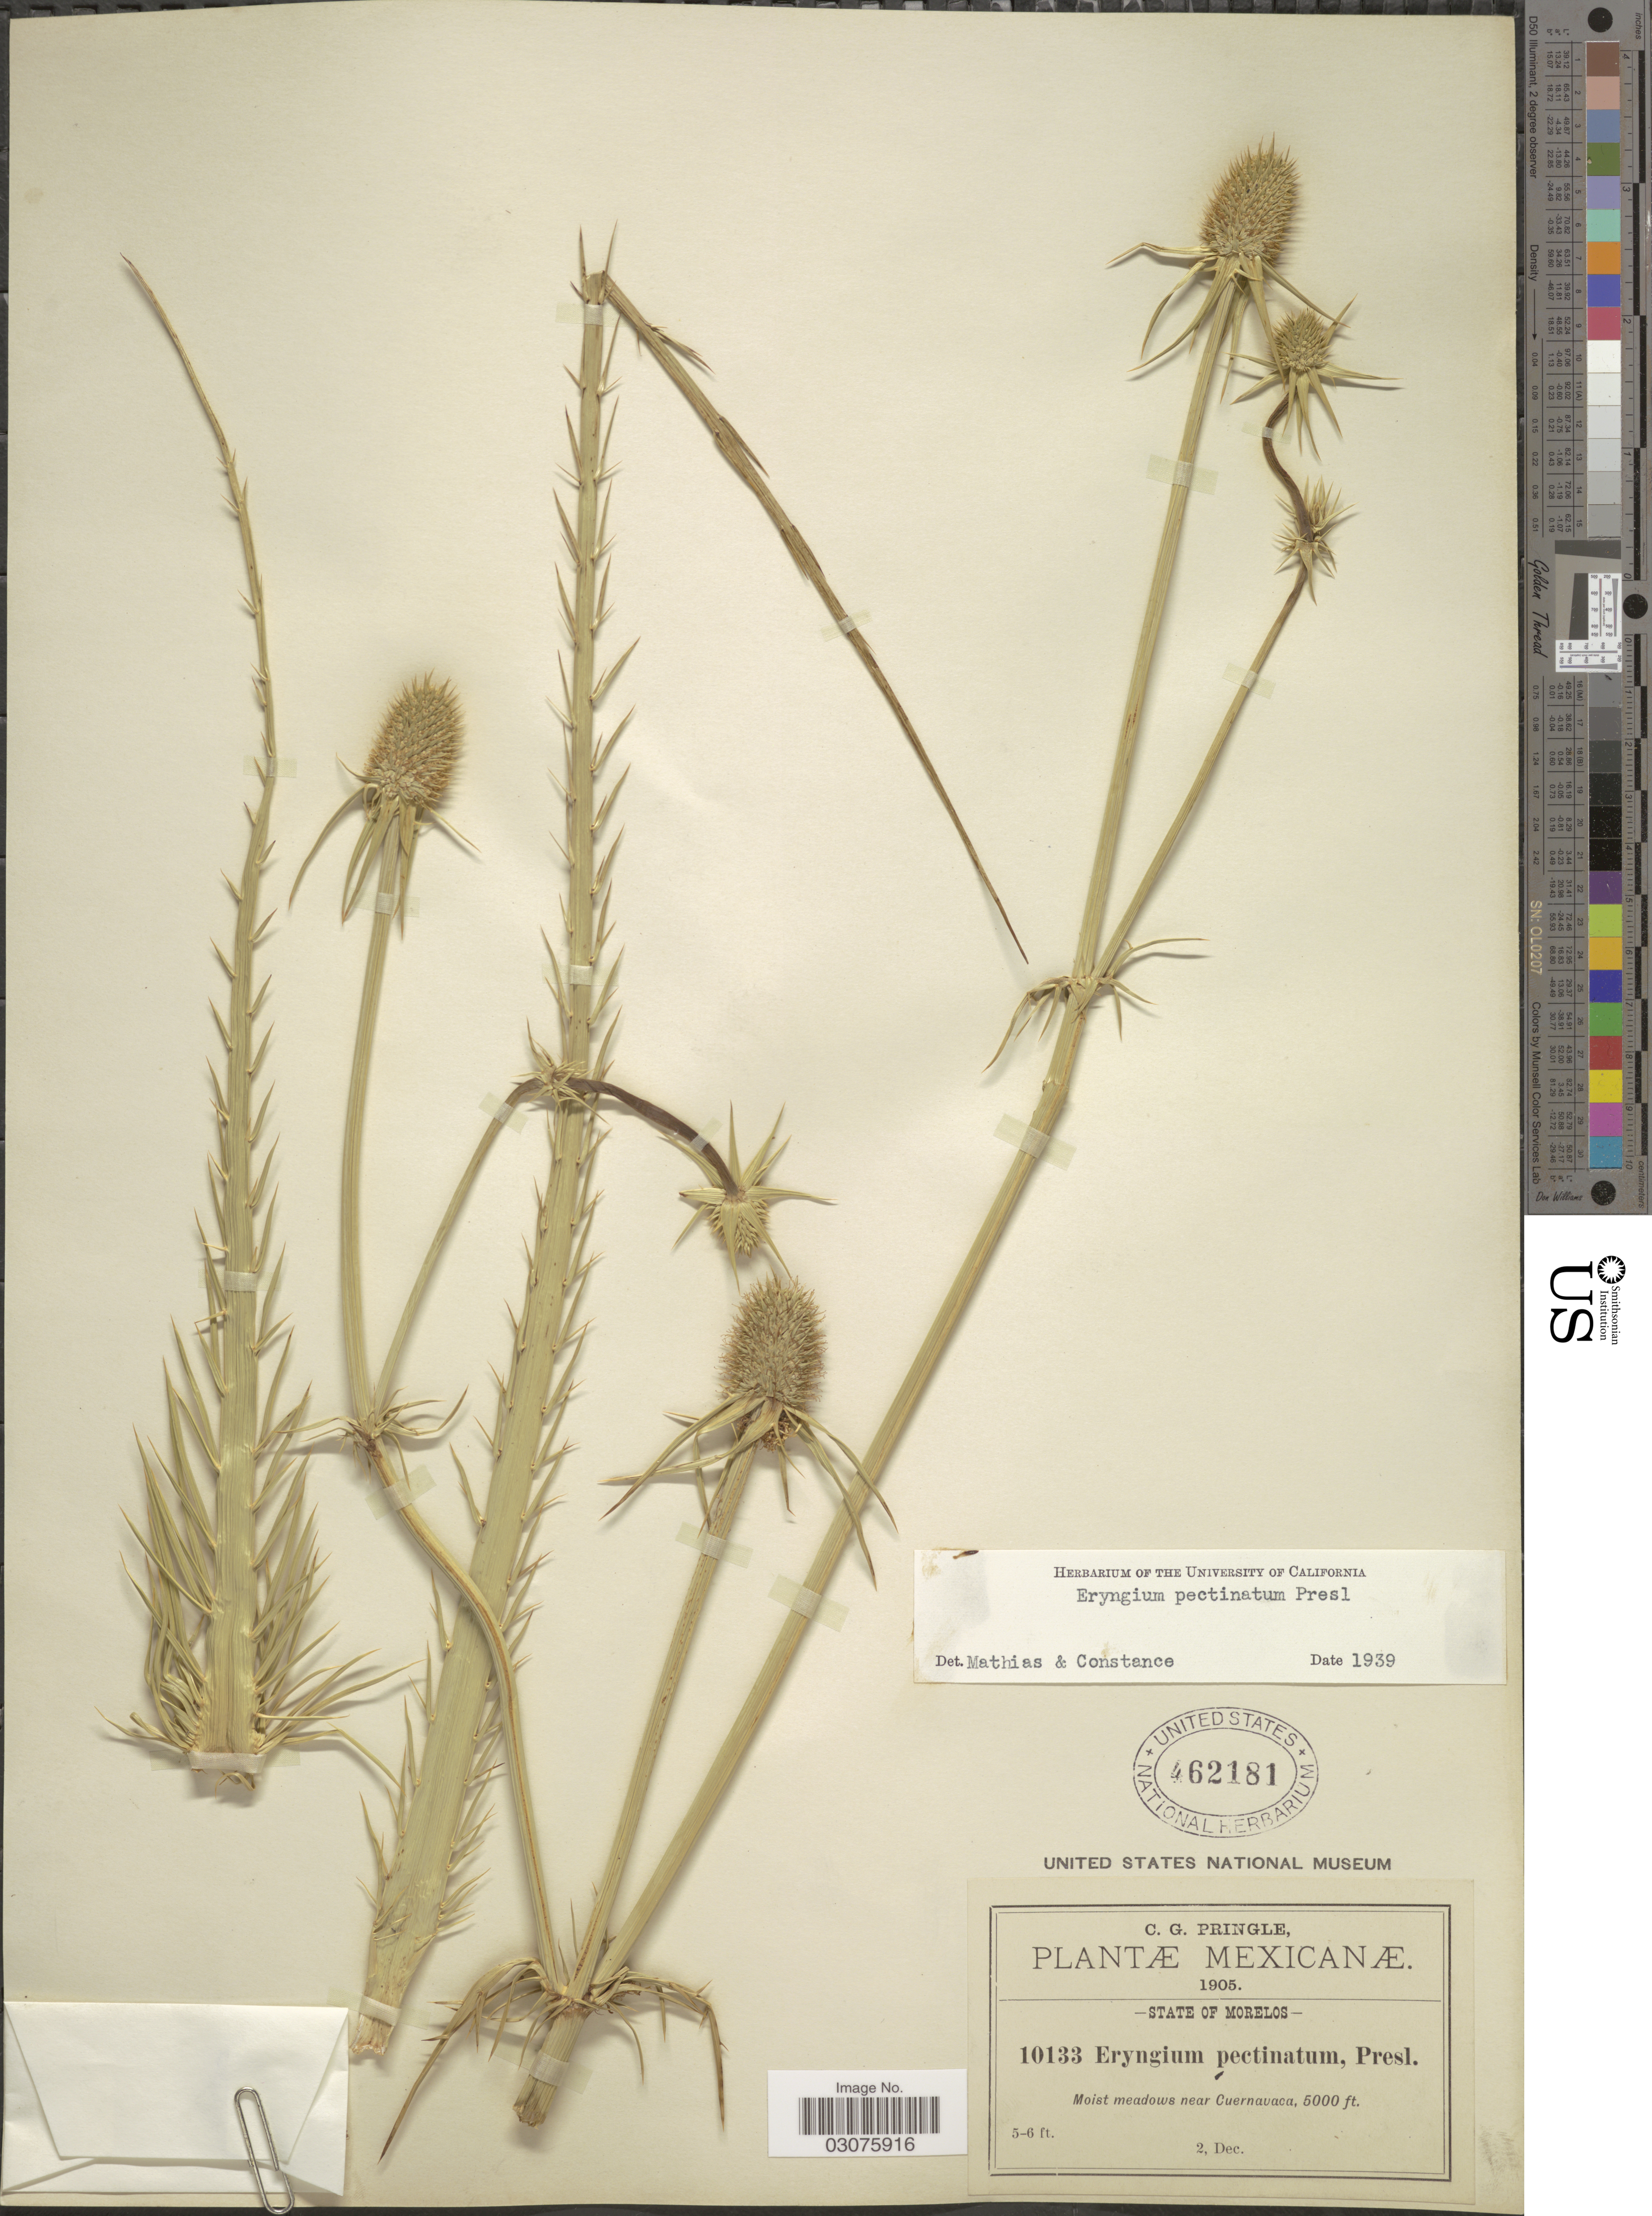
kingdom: Plantae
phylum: Tracheophyta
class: Magnoliopsida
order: Apiales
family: Apiaceae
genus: Eryngium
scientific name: Eryngium pectinatum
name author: C. Presl ex DC.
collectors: C. G. Pringle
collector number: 10133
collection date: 1905-12-02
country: Mexico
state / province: Morelos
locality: State of Morelos. Moist meadows near Cuernavaca.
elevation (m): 1524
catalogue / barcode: US 462181